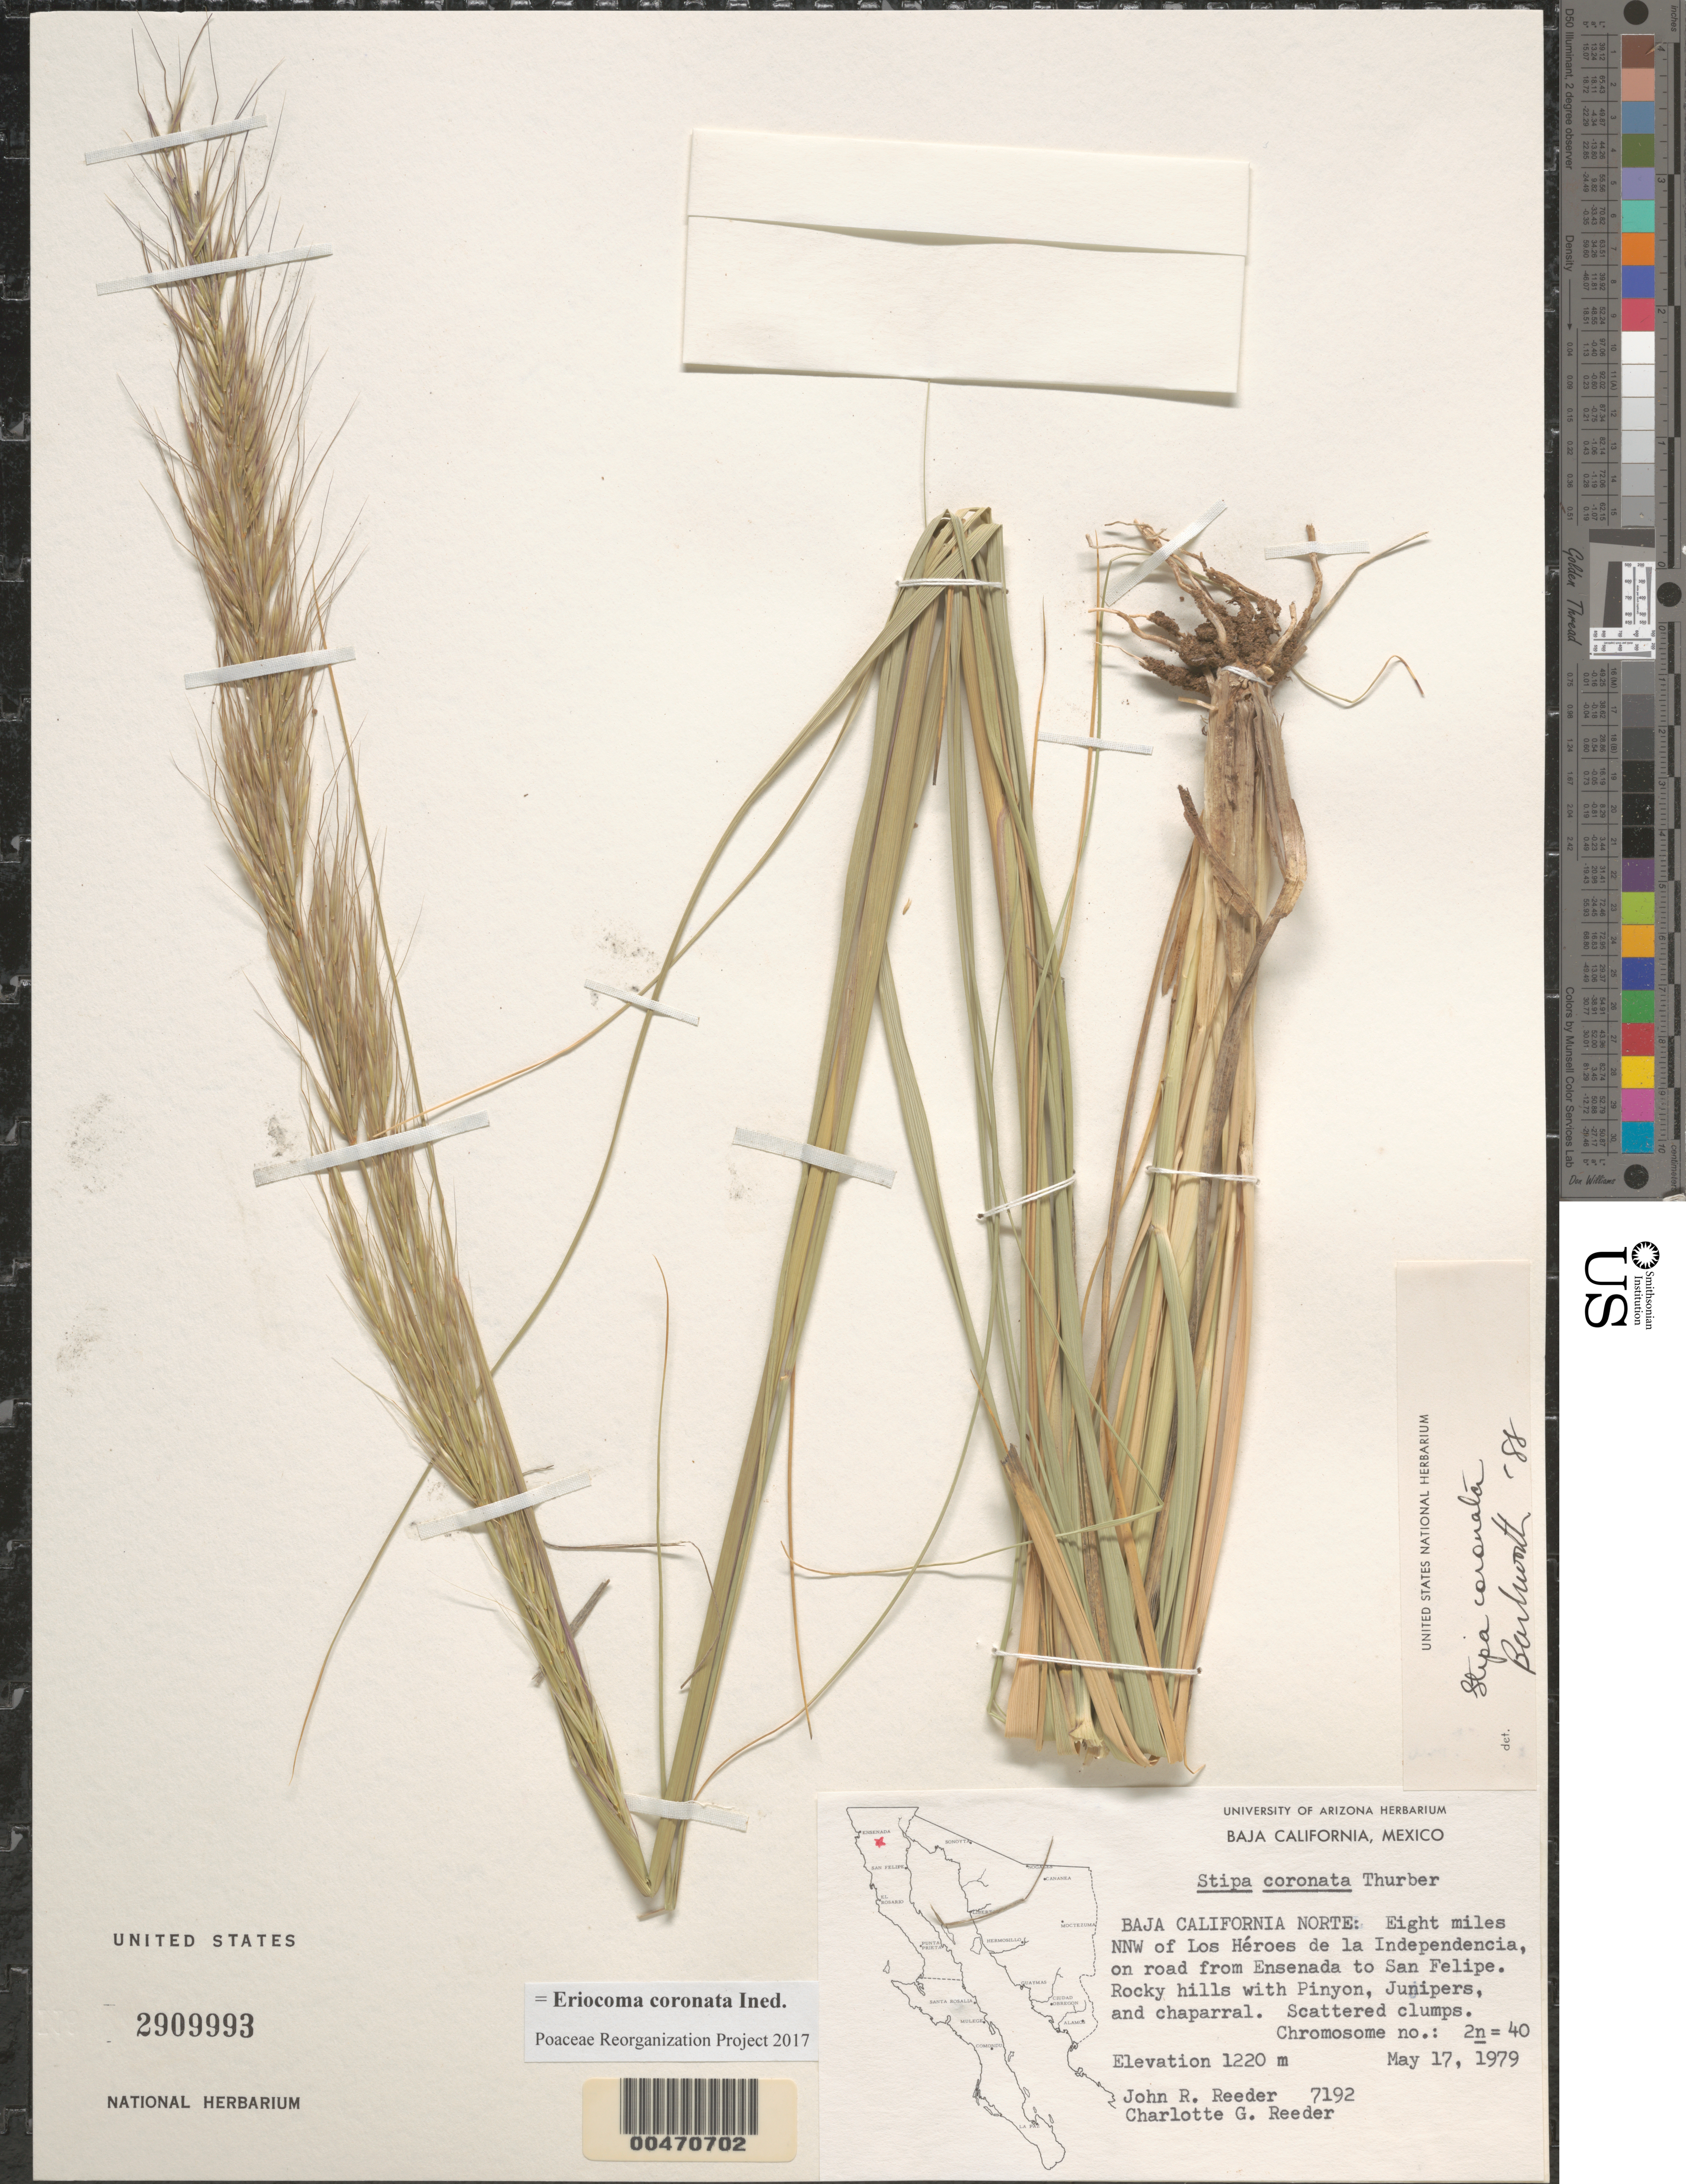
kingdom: Plantae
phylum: Tracheophyta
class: Liliopsida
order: Poales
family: Poaceae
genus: Eriocoma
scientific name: Eriocoma coronata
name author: (Thurb.) Romasch.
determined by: Poaceae Reorganization Project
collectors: J. R. Reeder & C. G. Reeder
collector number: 7192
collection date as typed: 17 May 1979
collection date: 1979-05-17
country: Mexico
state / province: Baja California Norte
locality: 8 mi NNW of Los Héroes de la Independencia, on rd from Ensenada to San Felipe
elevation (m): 1220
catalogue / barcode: US 2909993